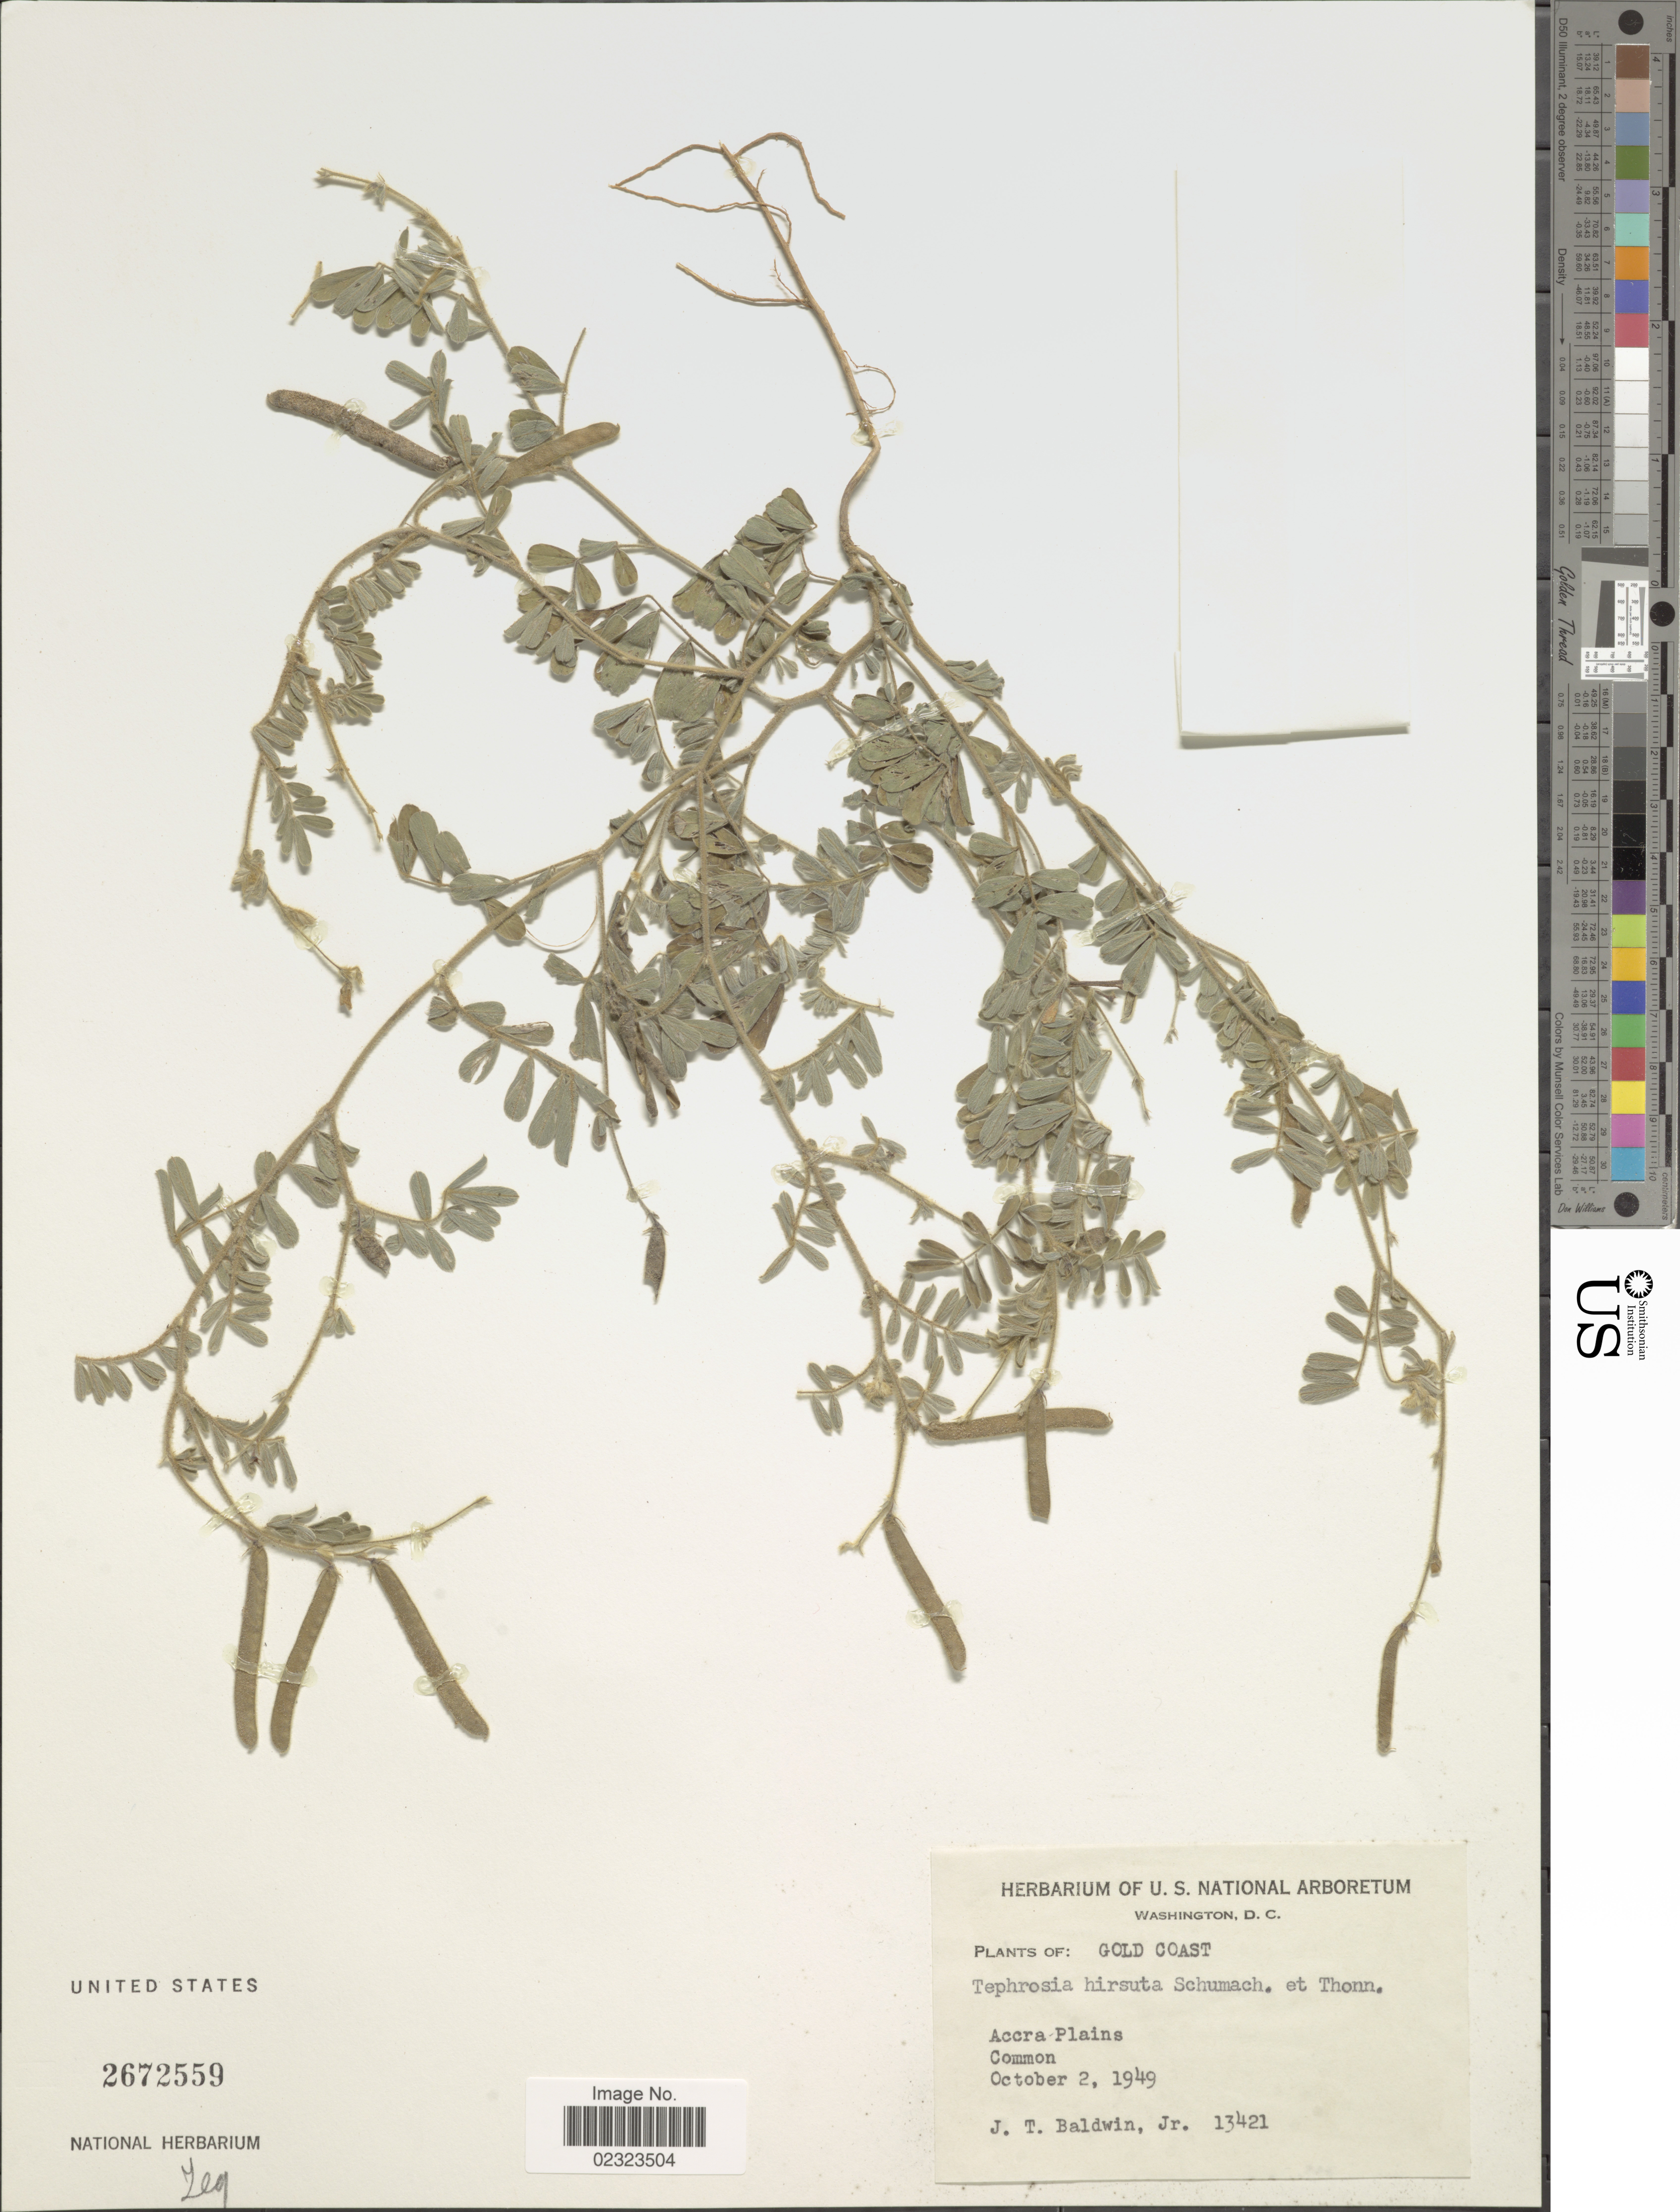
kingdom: Plantae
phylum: Tracheophyta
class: Magnoliopsida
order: Fabales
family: Fabaceae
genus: Tephrosia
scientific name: Tephrosia hirsuta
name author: Schumach. & Thonn.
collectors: J. T. Baldwin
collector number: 13421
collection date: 1949-10-02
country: Ghana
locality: Gold Coast, Accra Plains.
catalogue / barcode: US 2672559